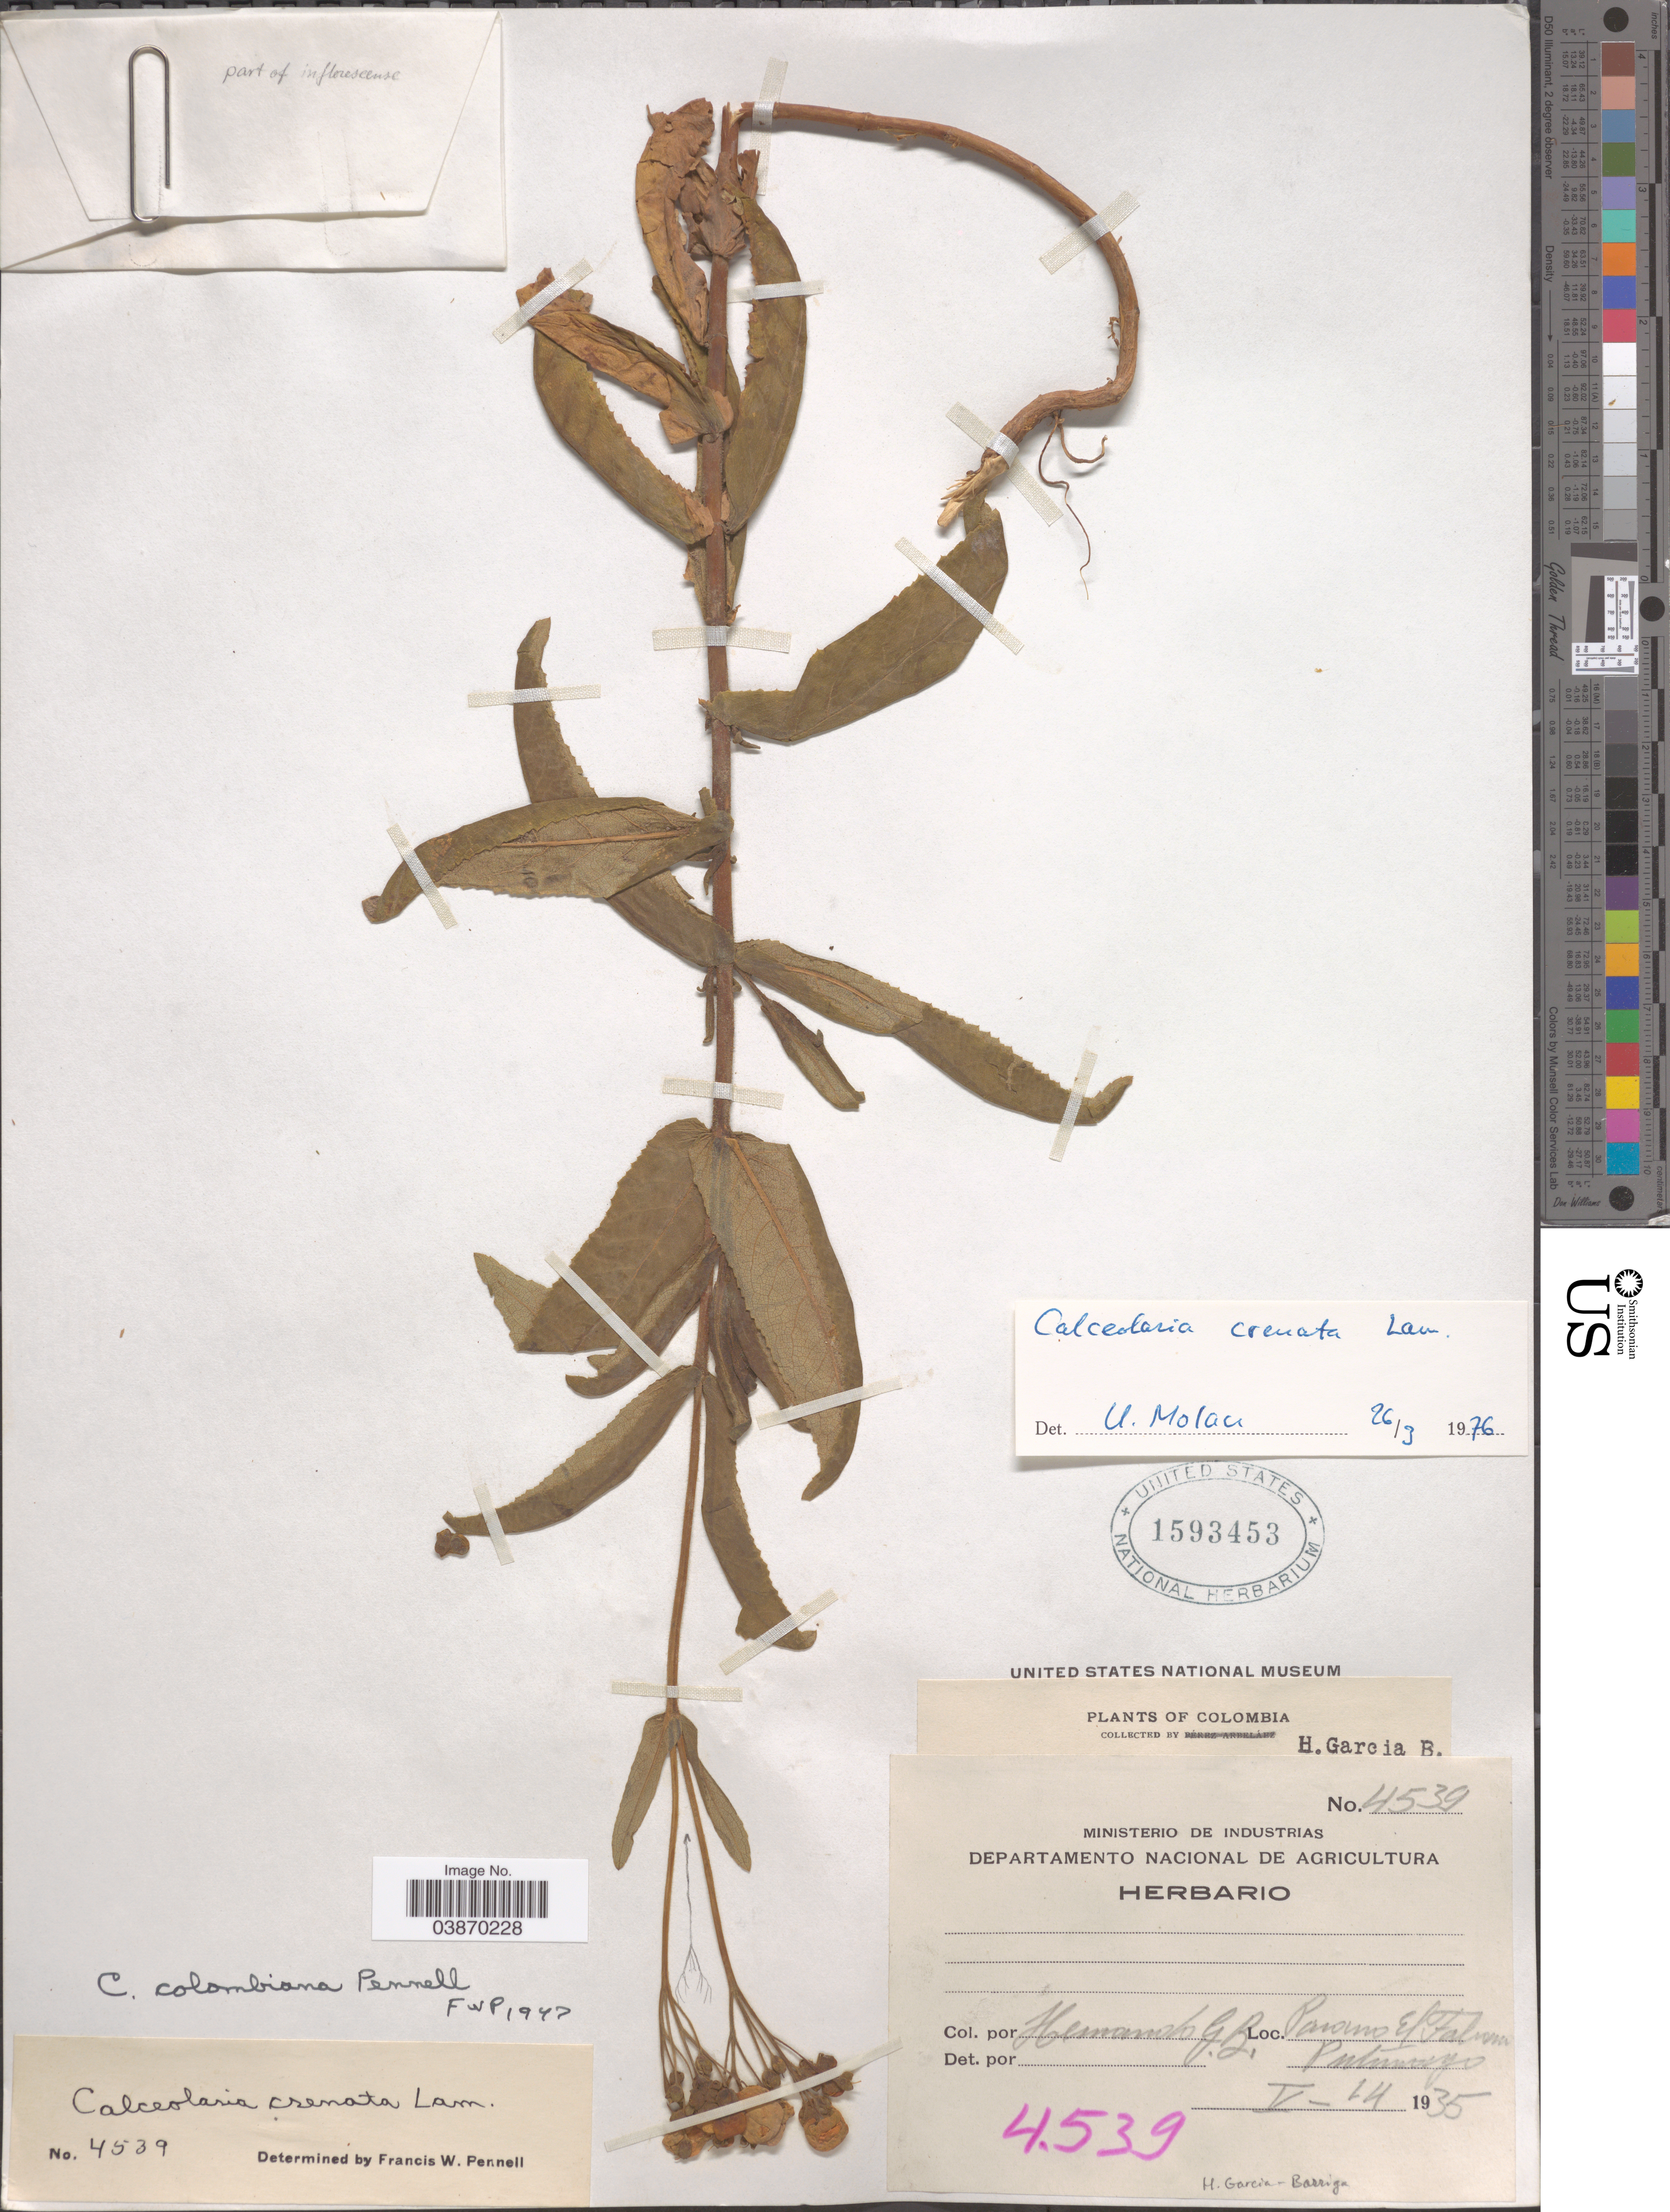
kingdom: Plantae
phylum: Tracheophyta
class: Magnoliopsida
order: Lamiales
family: Calceolariaceae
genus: Calceolaria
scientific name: Calceolaria crenata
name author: Lam.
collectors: H. García Barriga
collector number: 4539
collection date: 1935-05-14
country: Colombia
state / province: Putumayo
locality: Paramo El Tabano.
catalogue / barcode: US 1593453